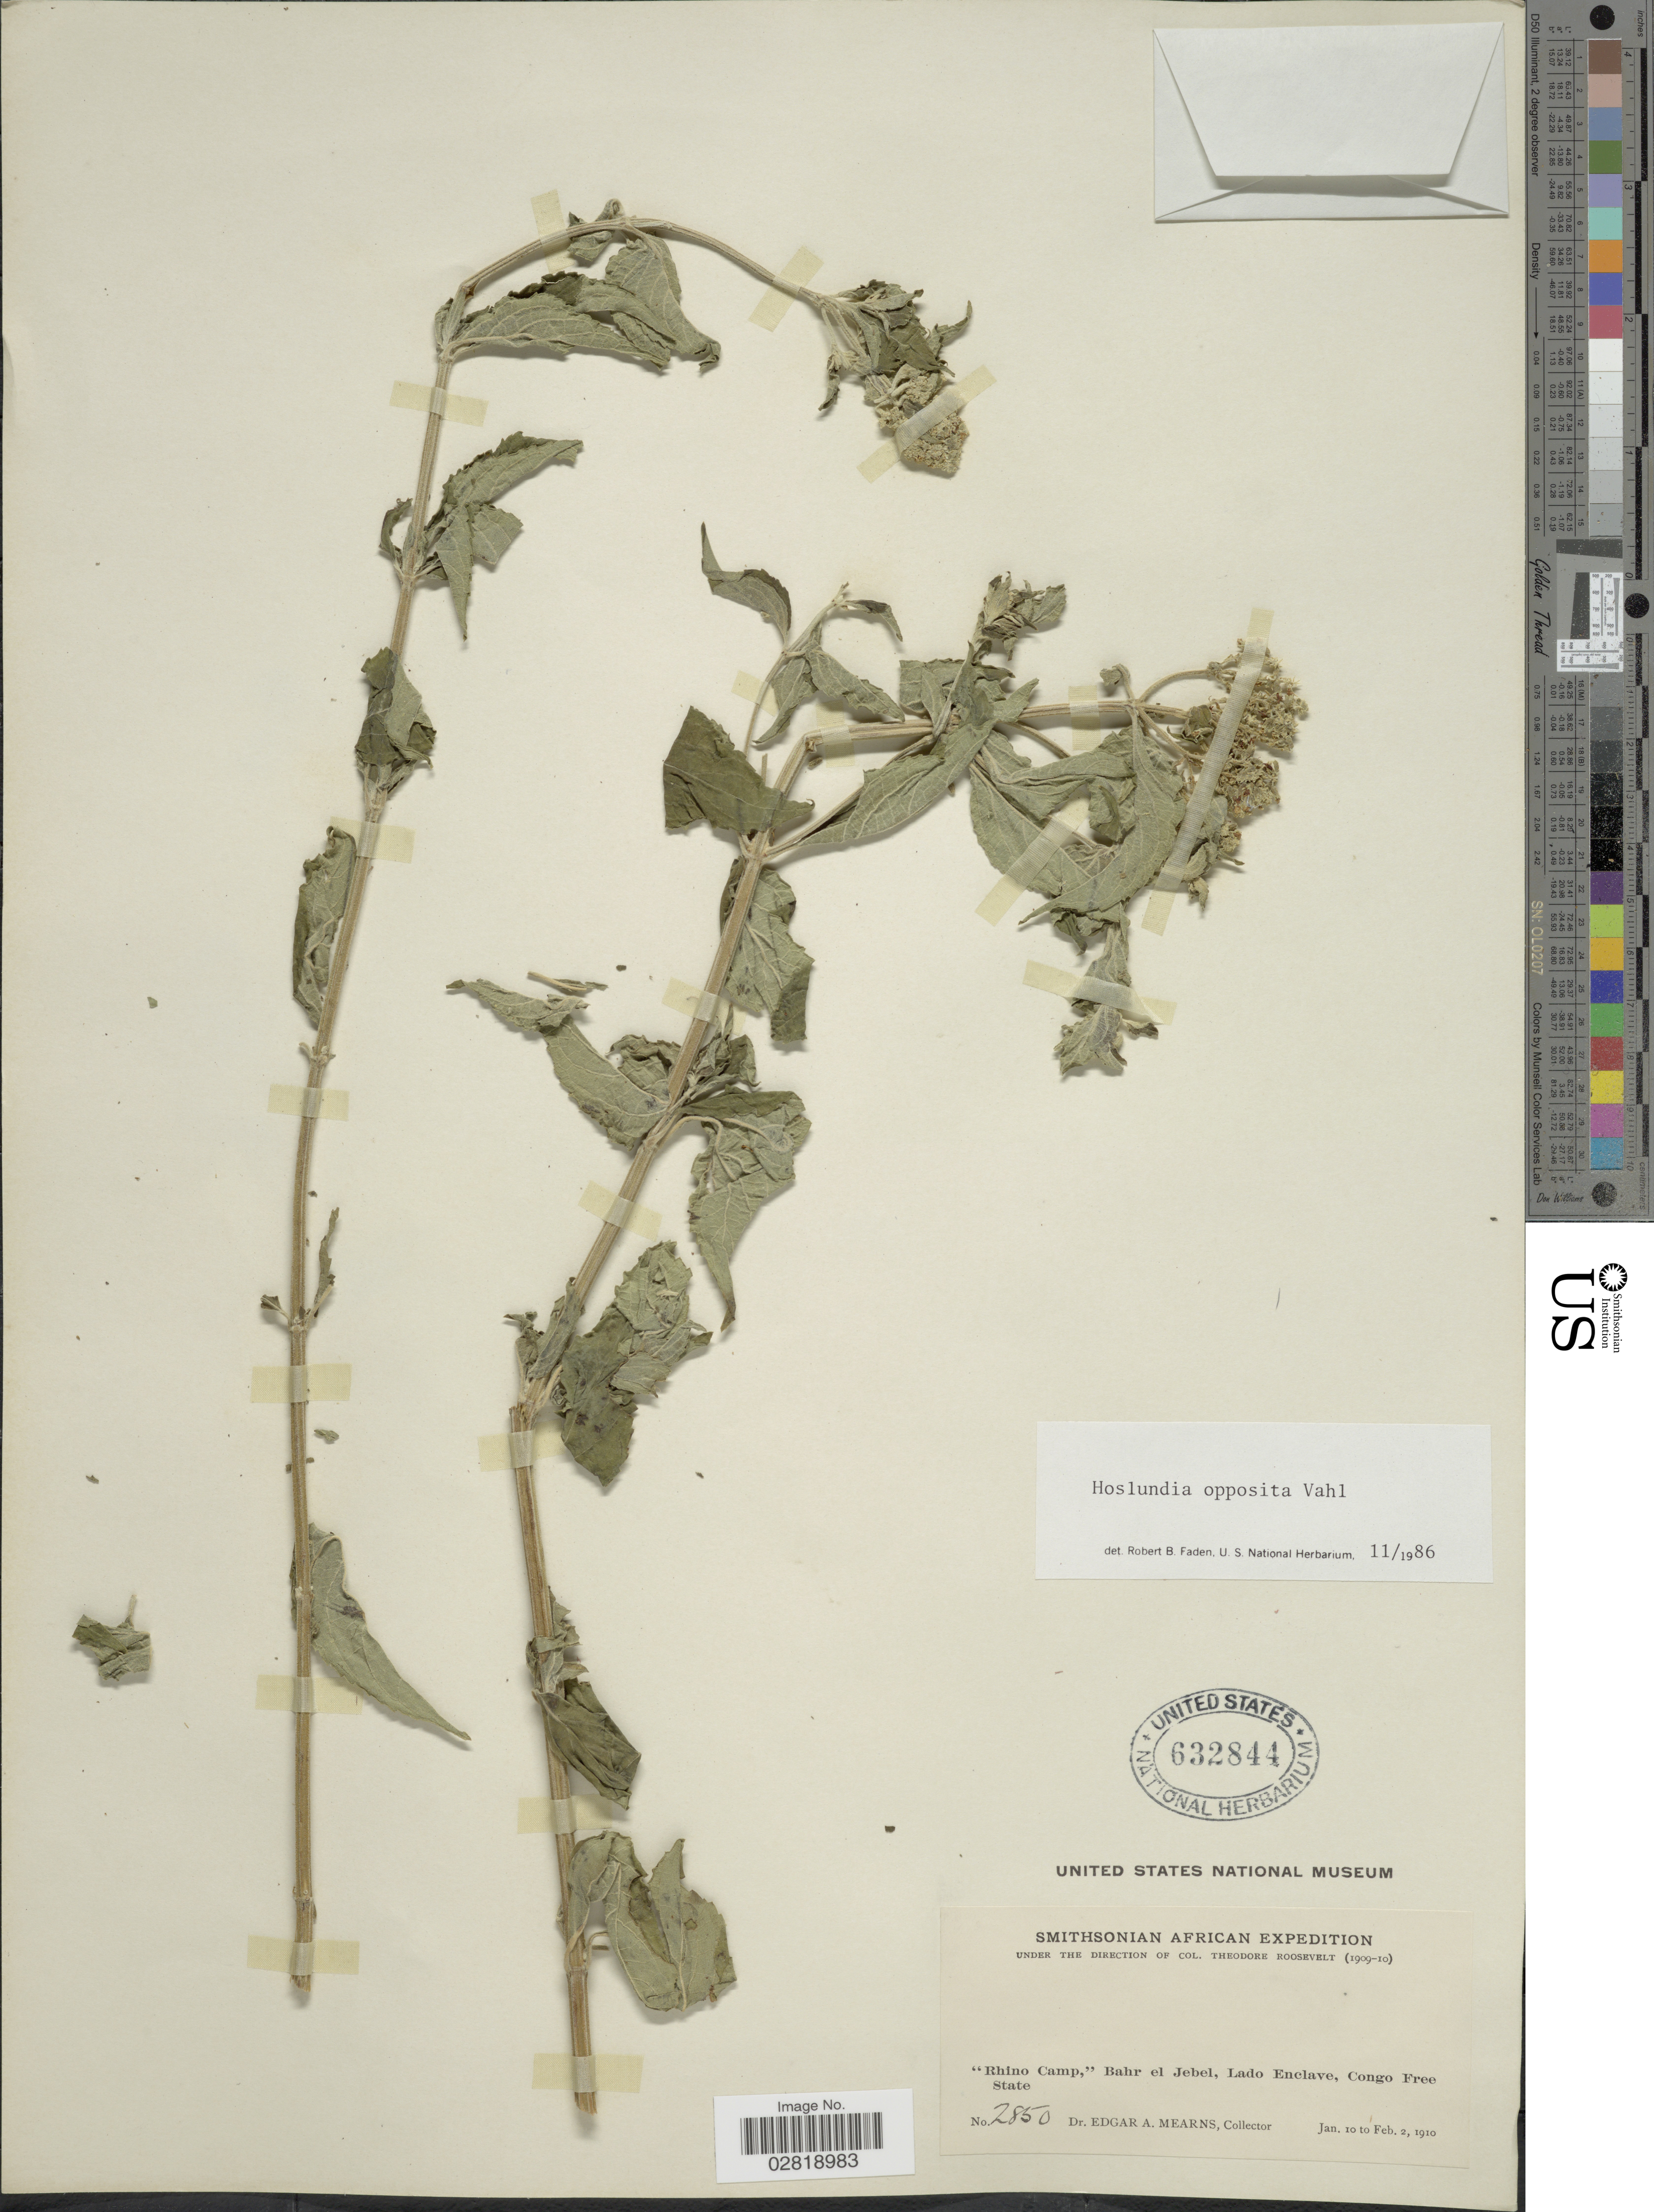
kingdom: Plantae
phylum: Tracheophyta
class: Magnoliopsida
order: Lamiales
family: Lamiaceae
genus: Hoslundia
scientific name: Hoslundia opposita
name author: Vahl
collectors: E. A. Mearns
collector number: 2850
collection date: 1910-01-10/1910-02-02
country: Congo, Democratic Republic of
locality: Rhino Camp,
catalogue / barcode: US 632844